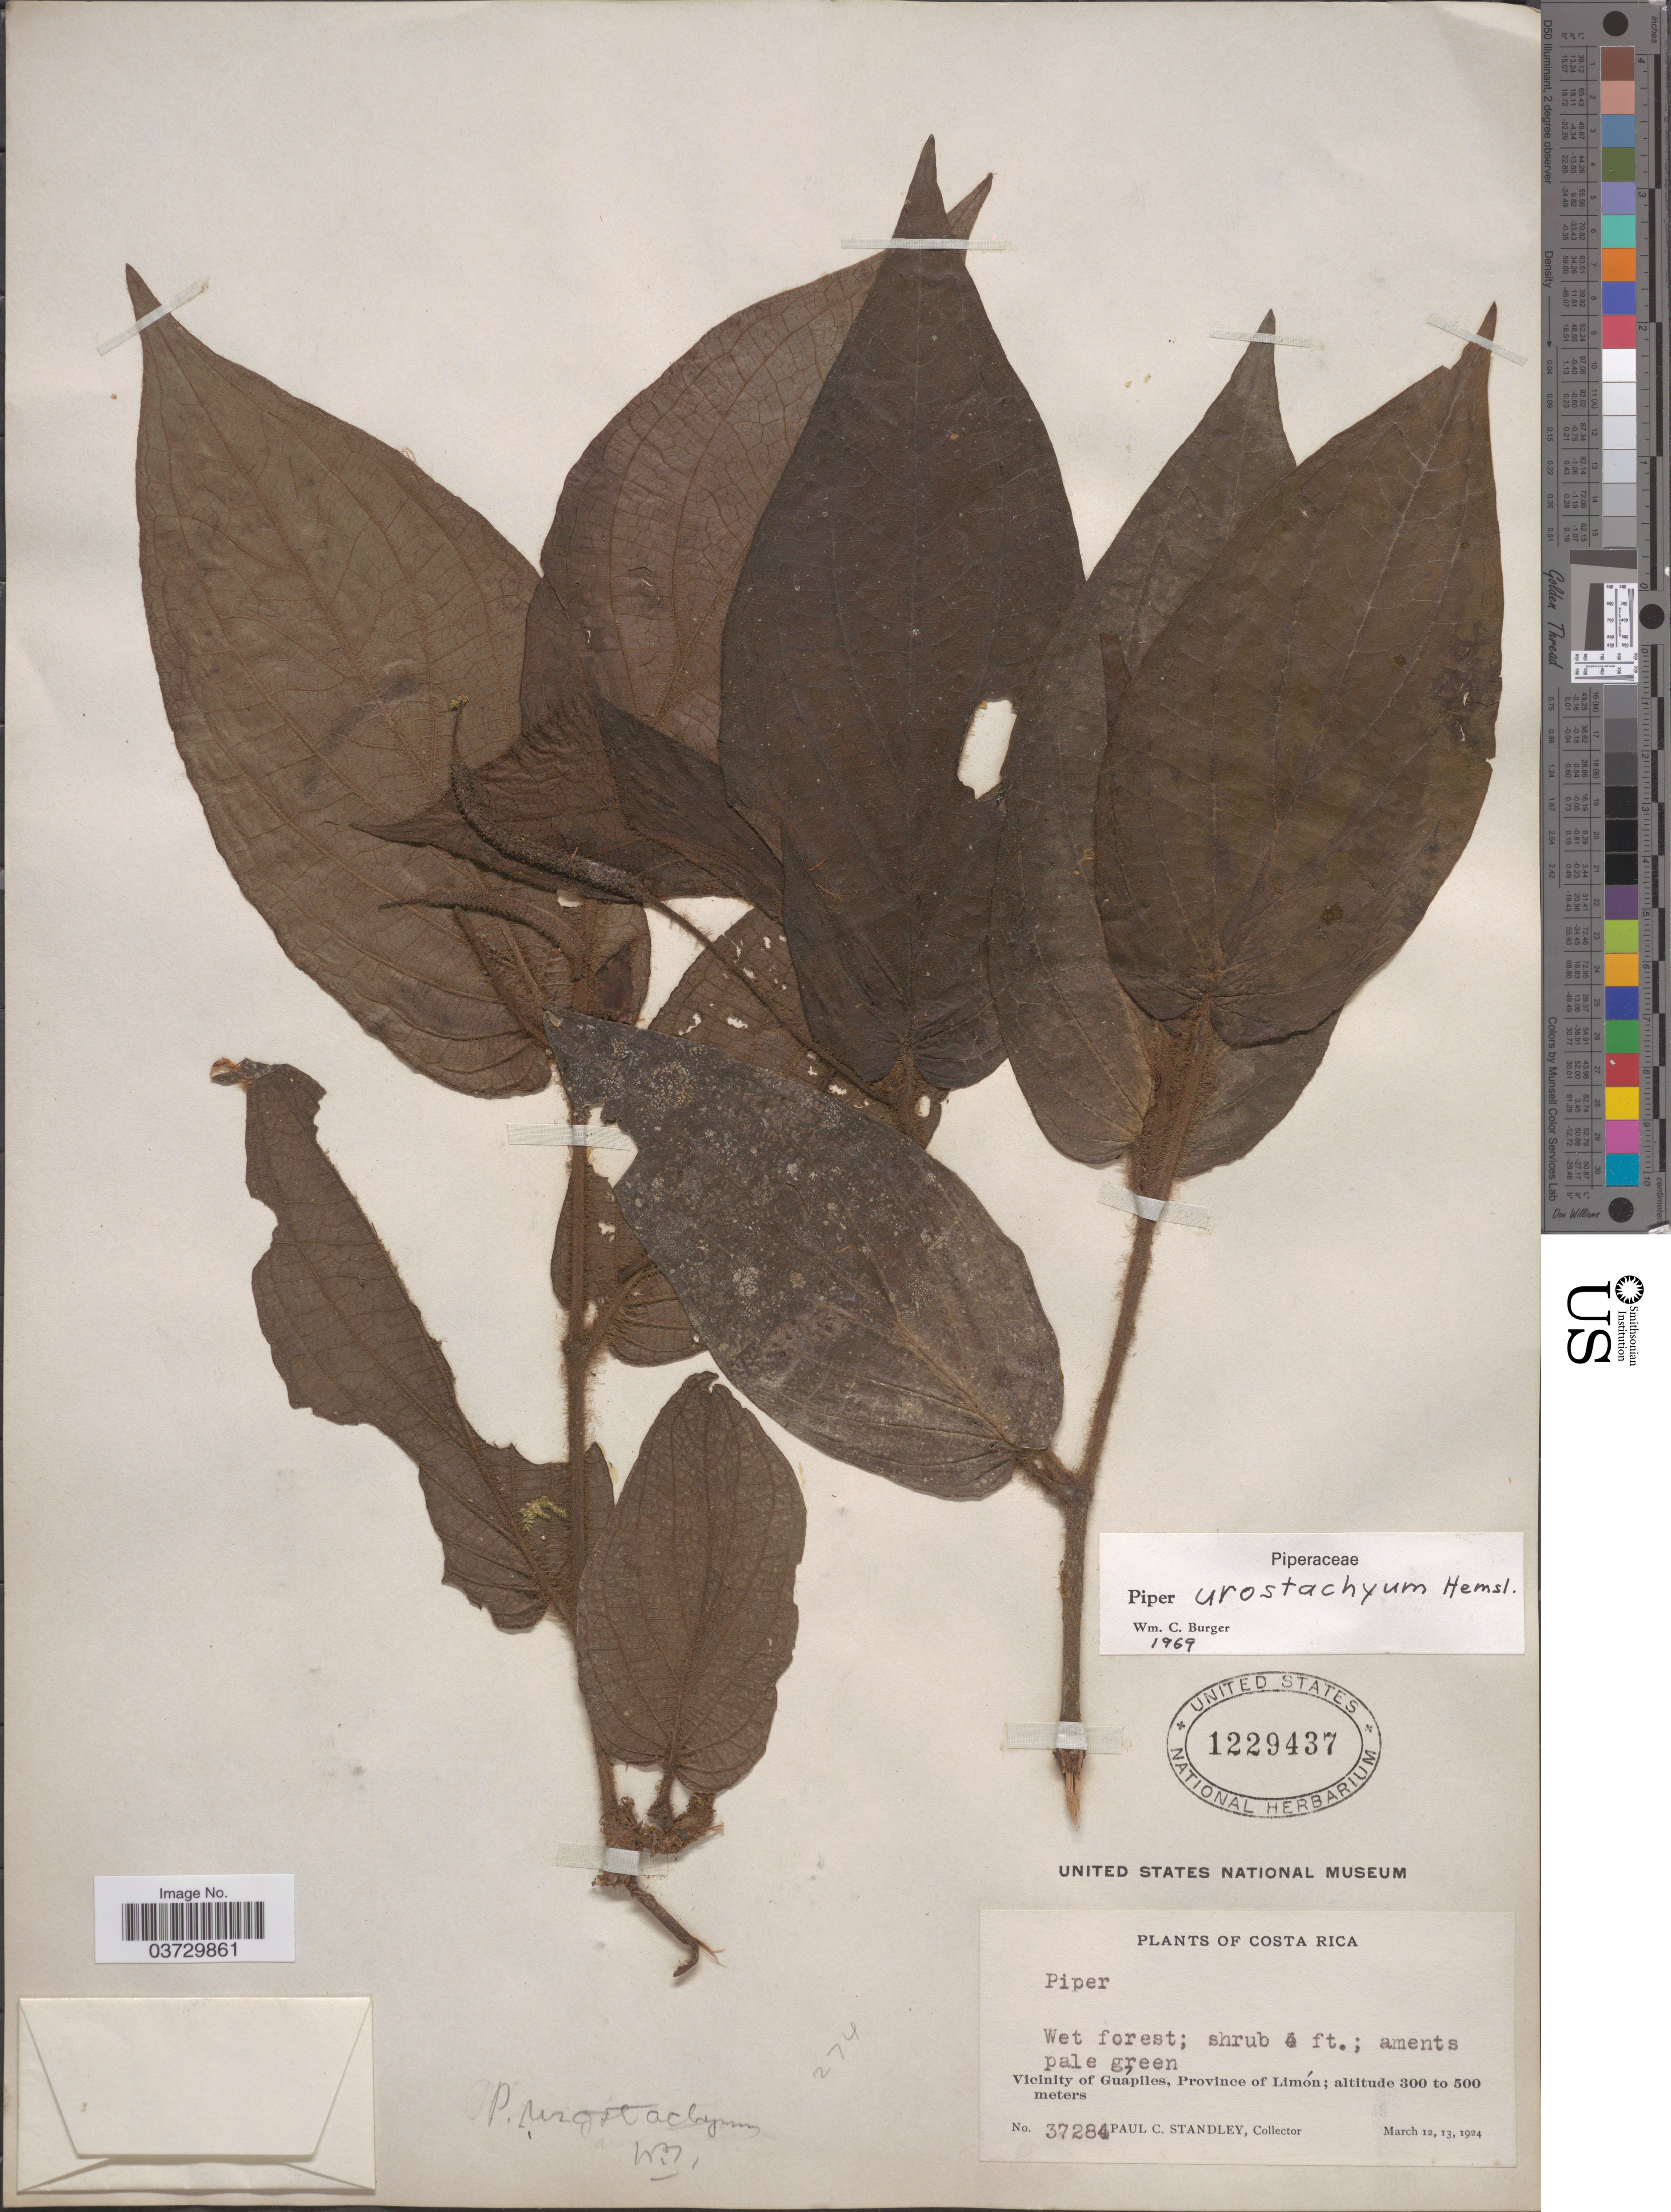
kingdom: Plantae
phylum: Tracheophyta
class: Magnoliopsida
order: Piperales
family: Piperaceae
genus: Piper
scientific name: Piper urostachyum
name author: Hemsl.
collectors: P. C. Standley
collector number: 37284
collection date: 1924-03-12/1924-03-13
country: Costa Rica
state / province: Limón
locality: Vicinity of Guápiles.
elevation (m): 300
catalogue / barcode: US 1229437